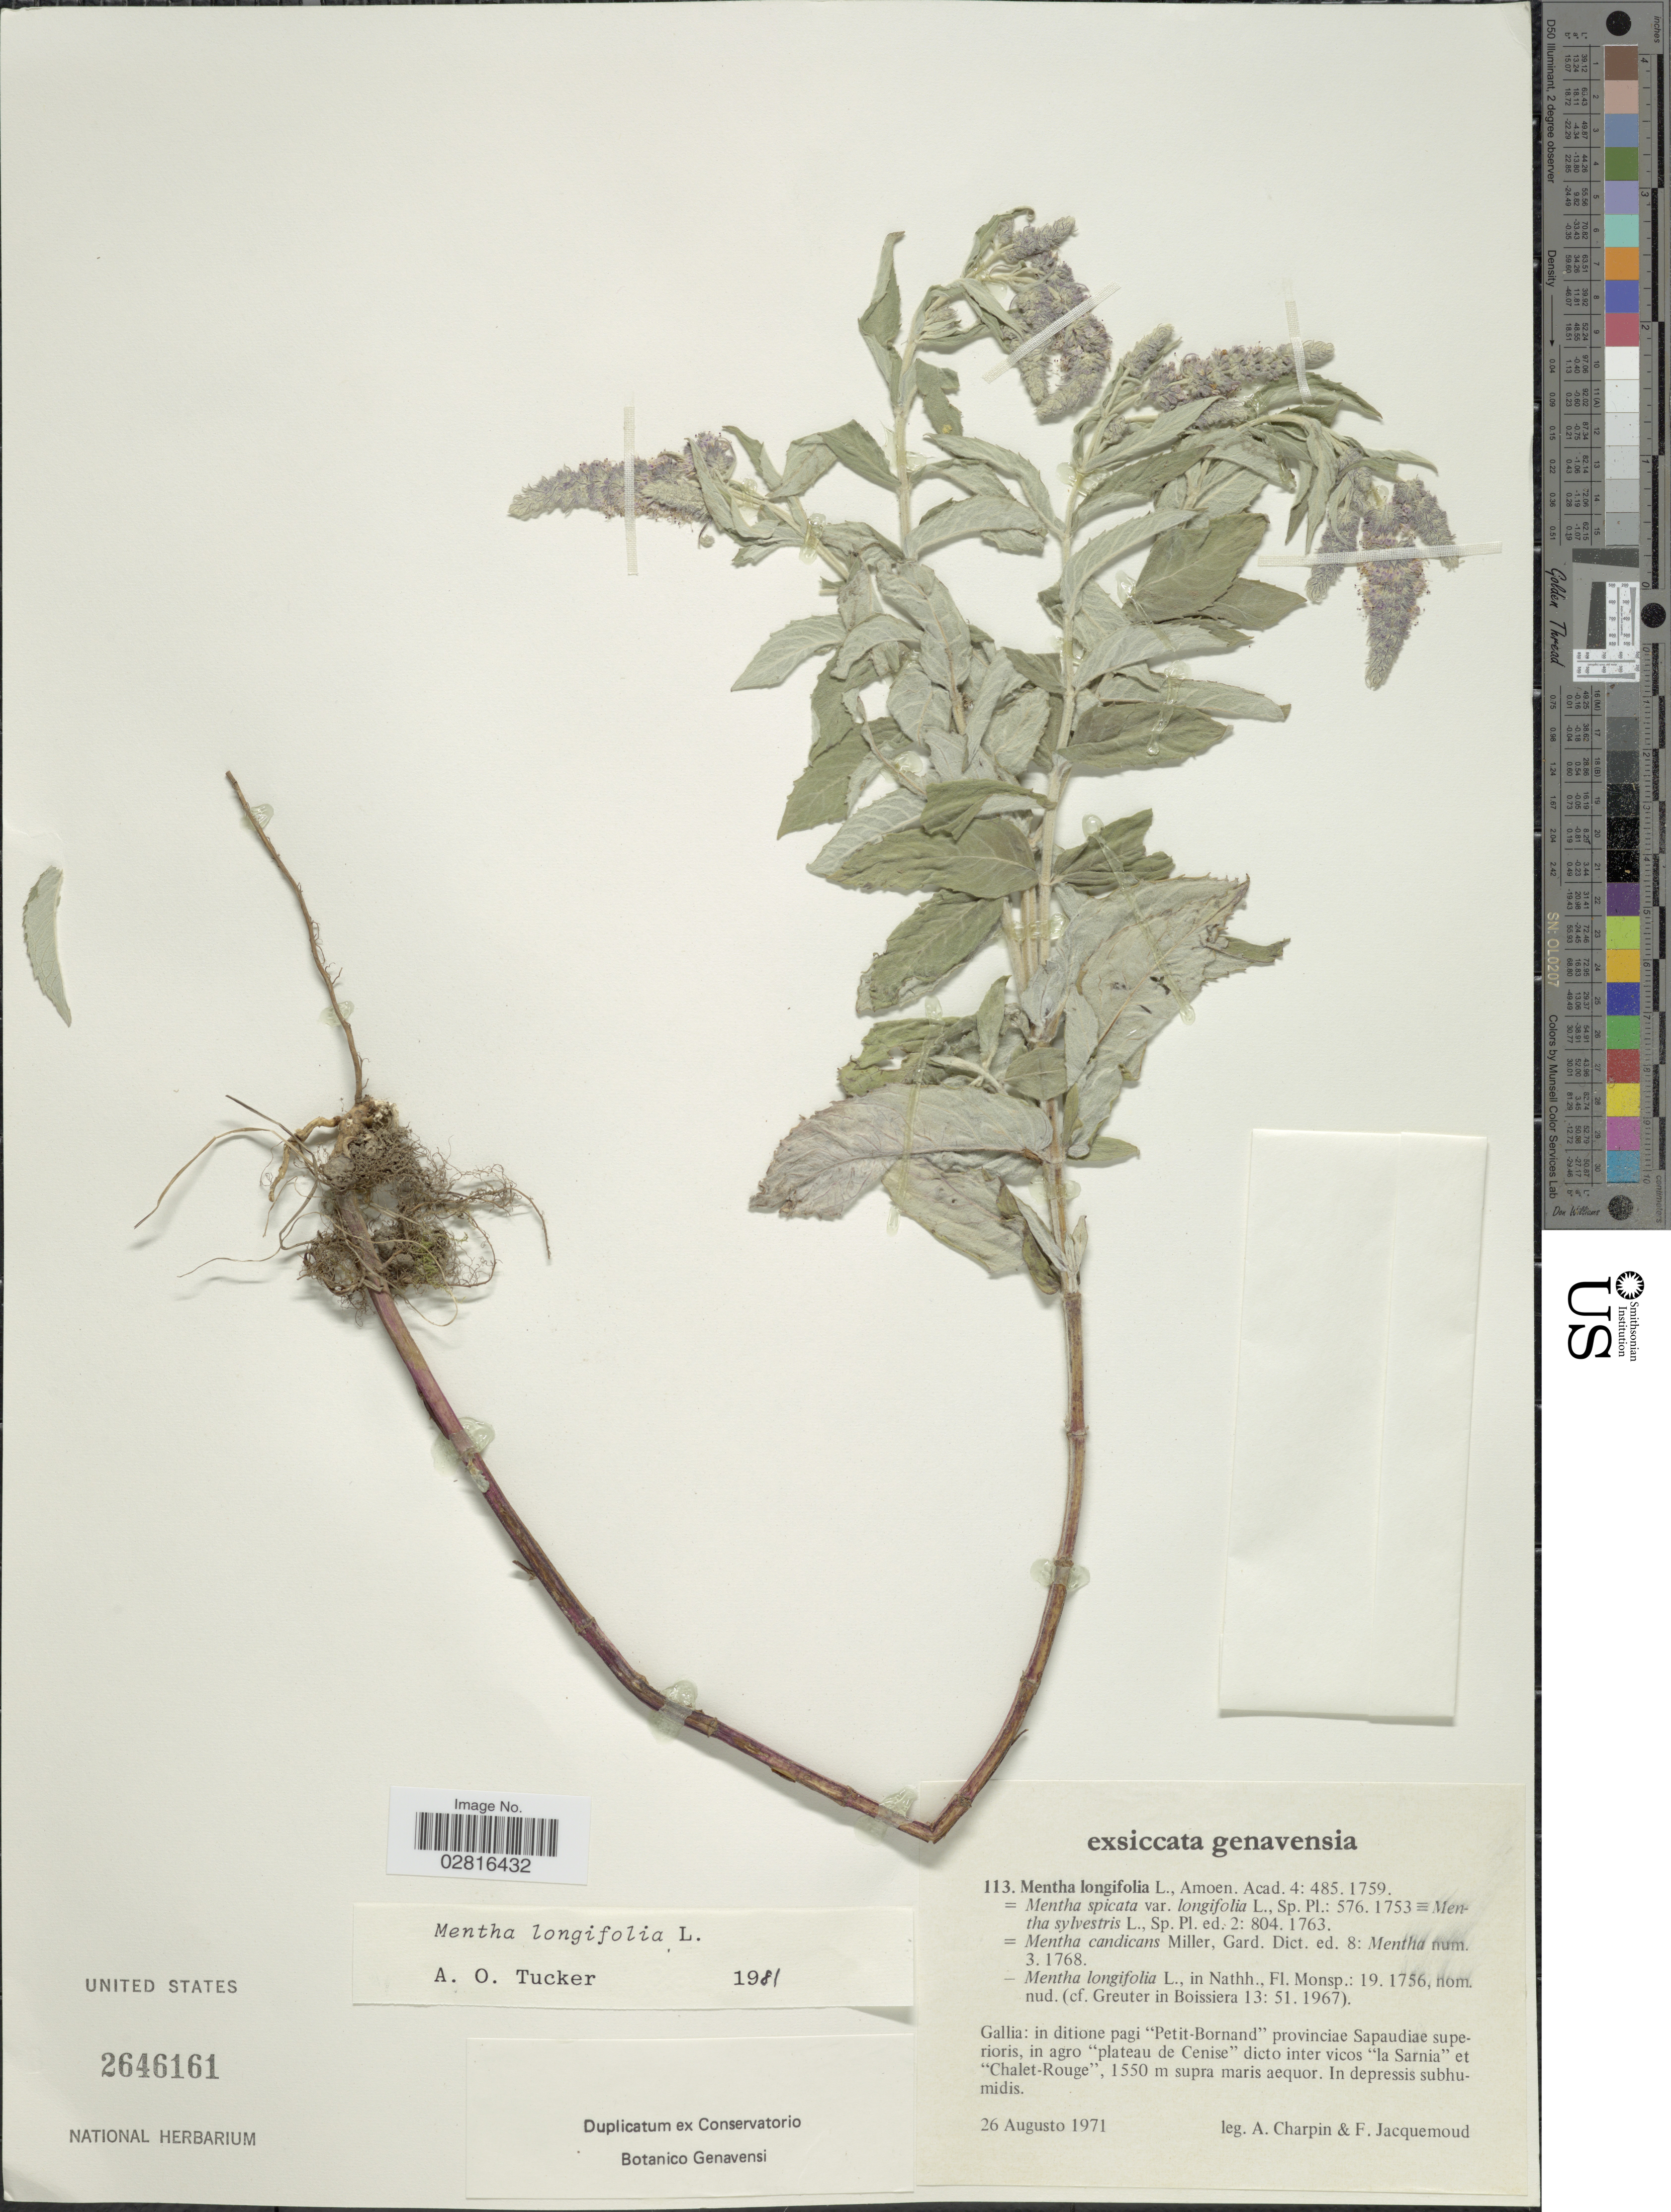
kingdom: Plantae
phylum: Tracheophyta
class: Magnoliopsida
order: Lamiales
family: Lamiaceae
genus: Mentha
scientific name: Mentha longifolia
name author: (L.) L.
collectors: A. Charpin & F. Jacquemoud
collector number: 113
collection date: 1971-08-26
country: France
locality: Genavensia. Gallia: In ditione pagi "Petit-Bornand" provinciae Sapaudiae superioris, in agro "plateau de Cenise" dicto inter vicos "la Sarnia" et "Chalet-Rouge".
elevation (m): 1550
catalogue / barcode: US 2646161